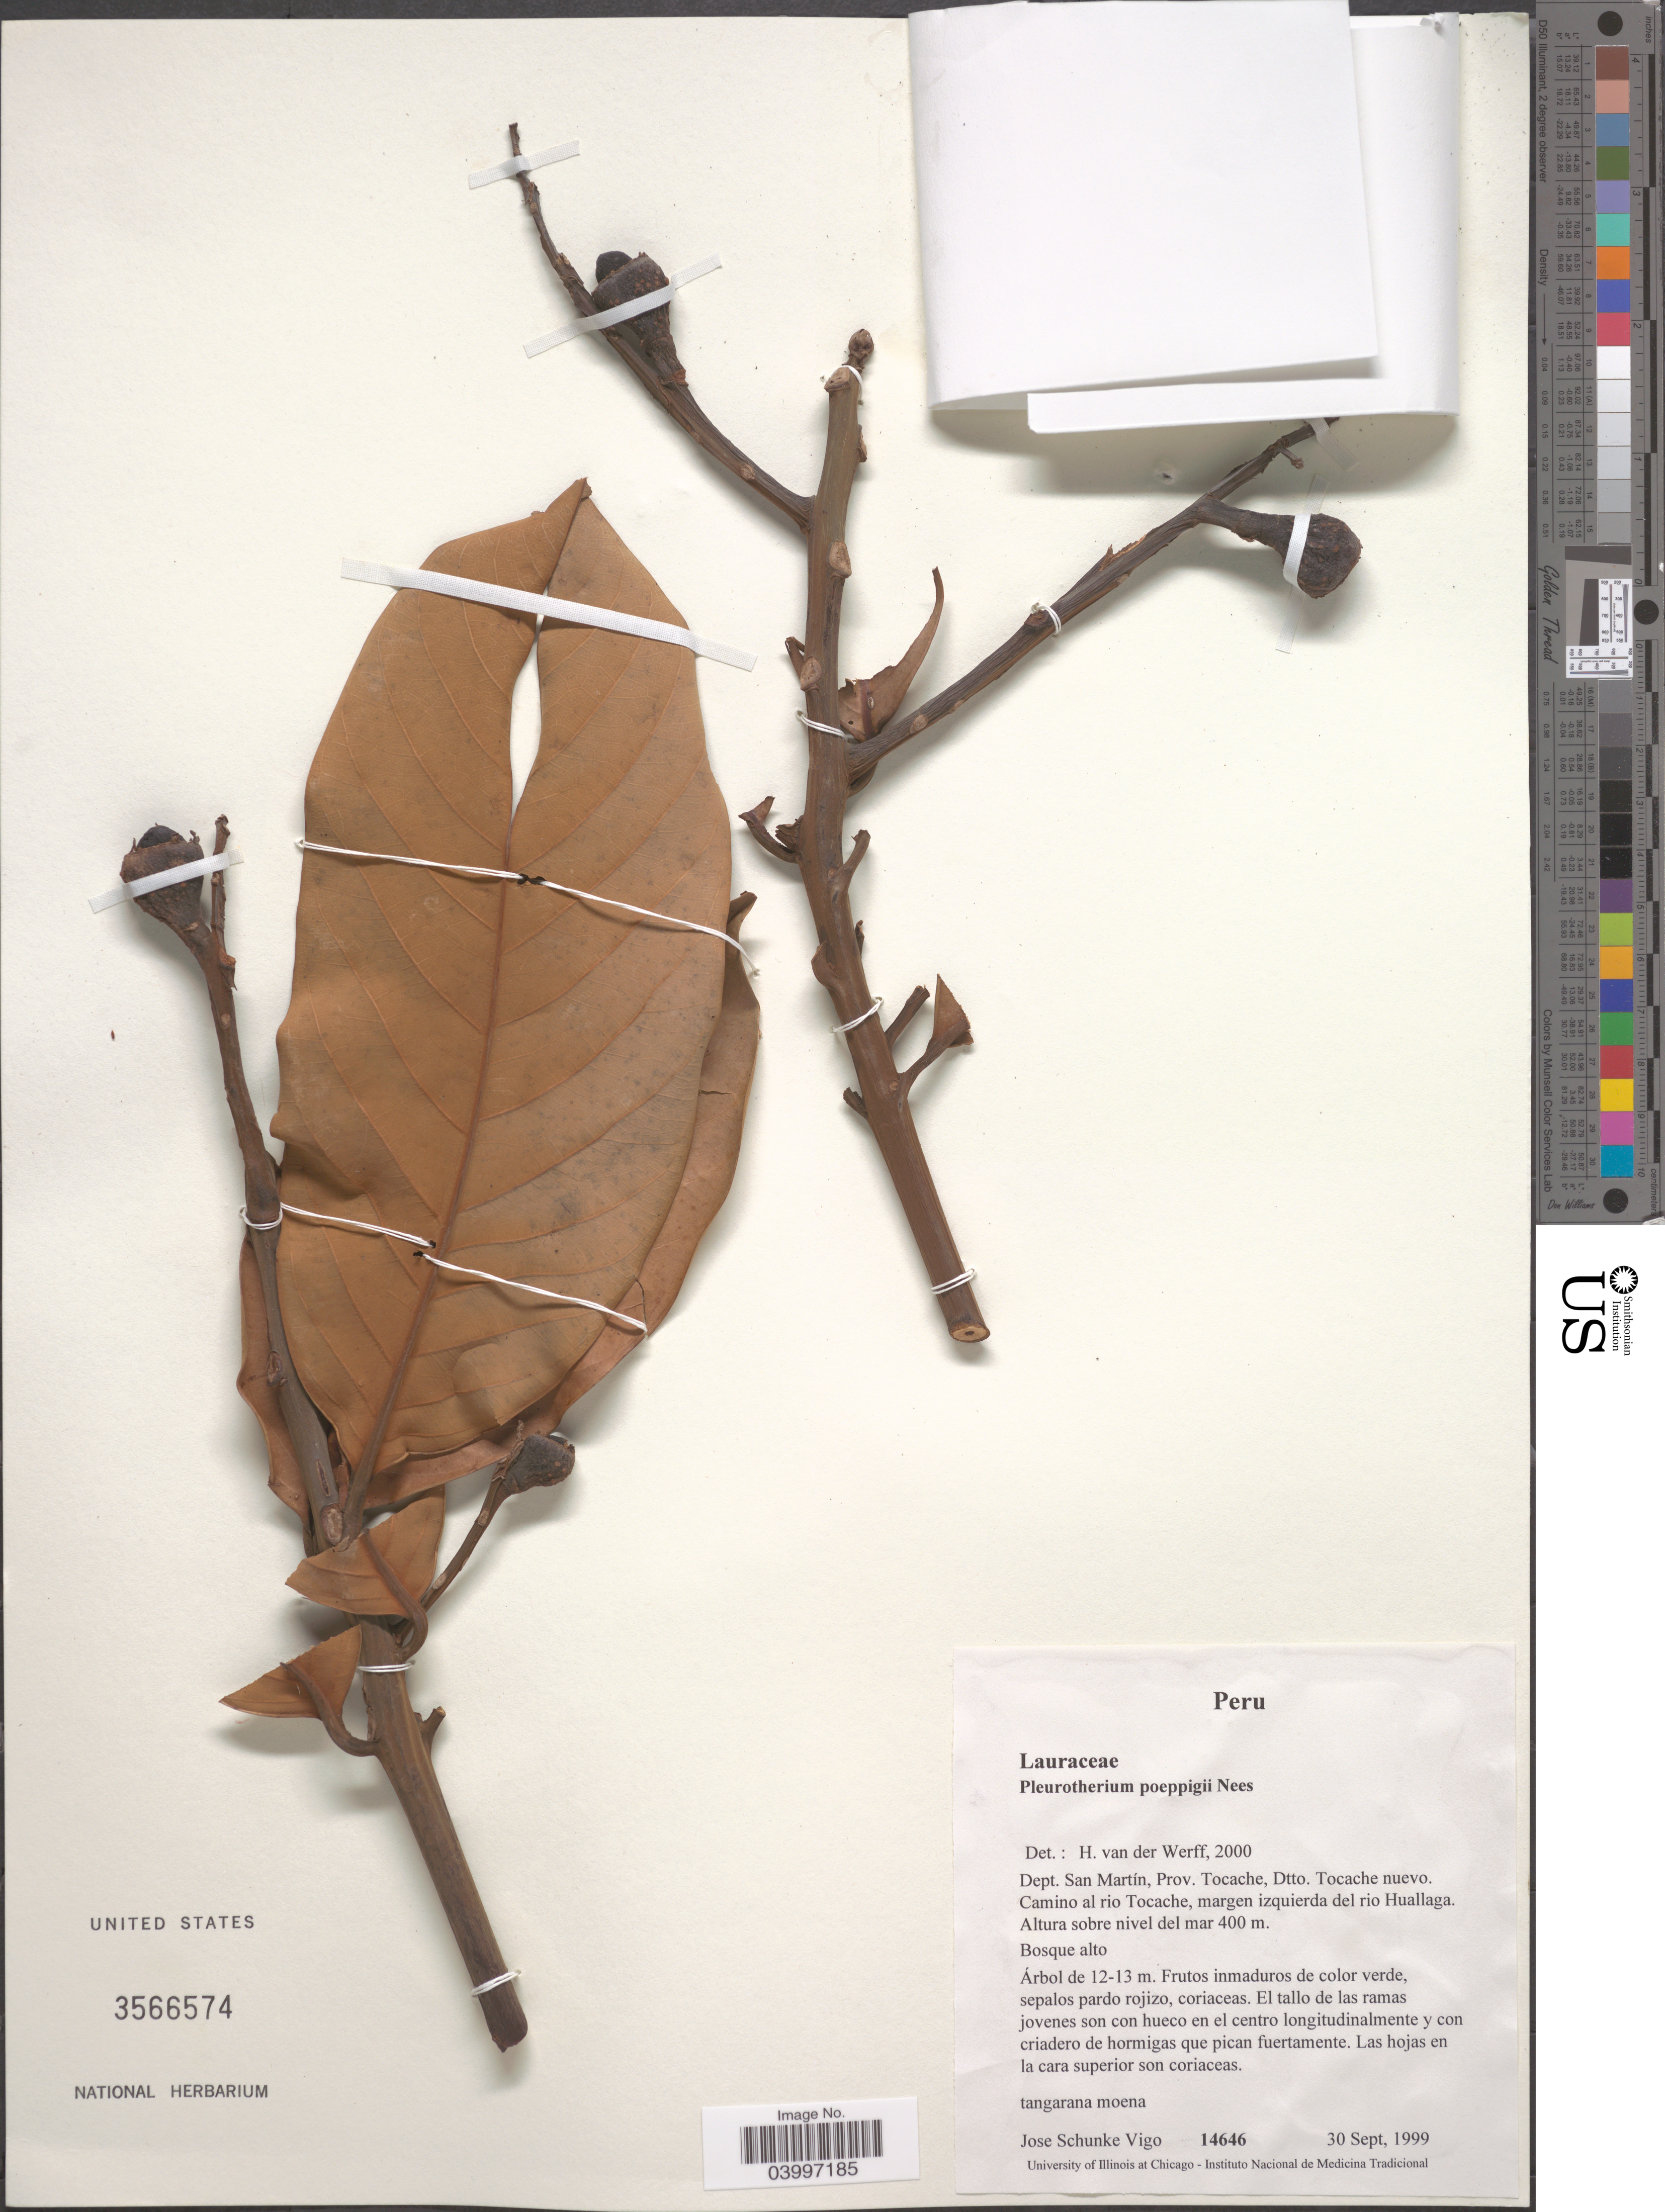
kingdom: Plantae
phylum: Tracheophyta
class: Magnoliopsida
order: Laurales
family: Lauraceae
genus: Pleurothyrium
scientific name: Pleurothyrium poeppigii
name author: Nees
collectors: J. Schunke Vigo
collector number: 14646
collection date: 1999-09-30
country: Peru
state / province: San Martín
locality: Dept. San Martín, Prov. Tocache, Dtto. Tocache nuevo. Camino al rio Tocache, margen izquierda del rio Huallaga.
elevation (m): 400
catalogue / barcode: US 3566574